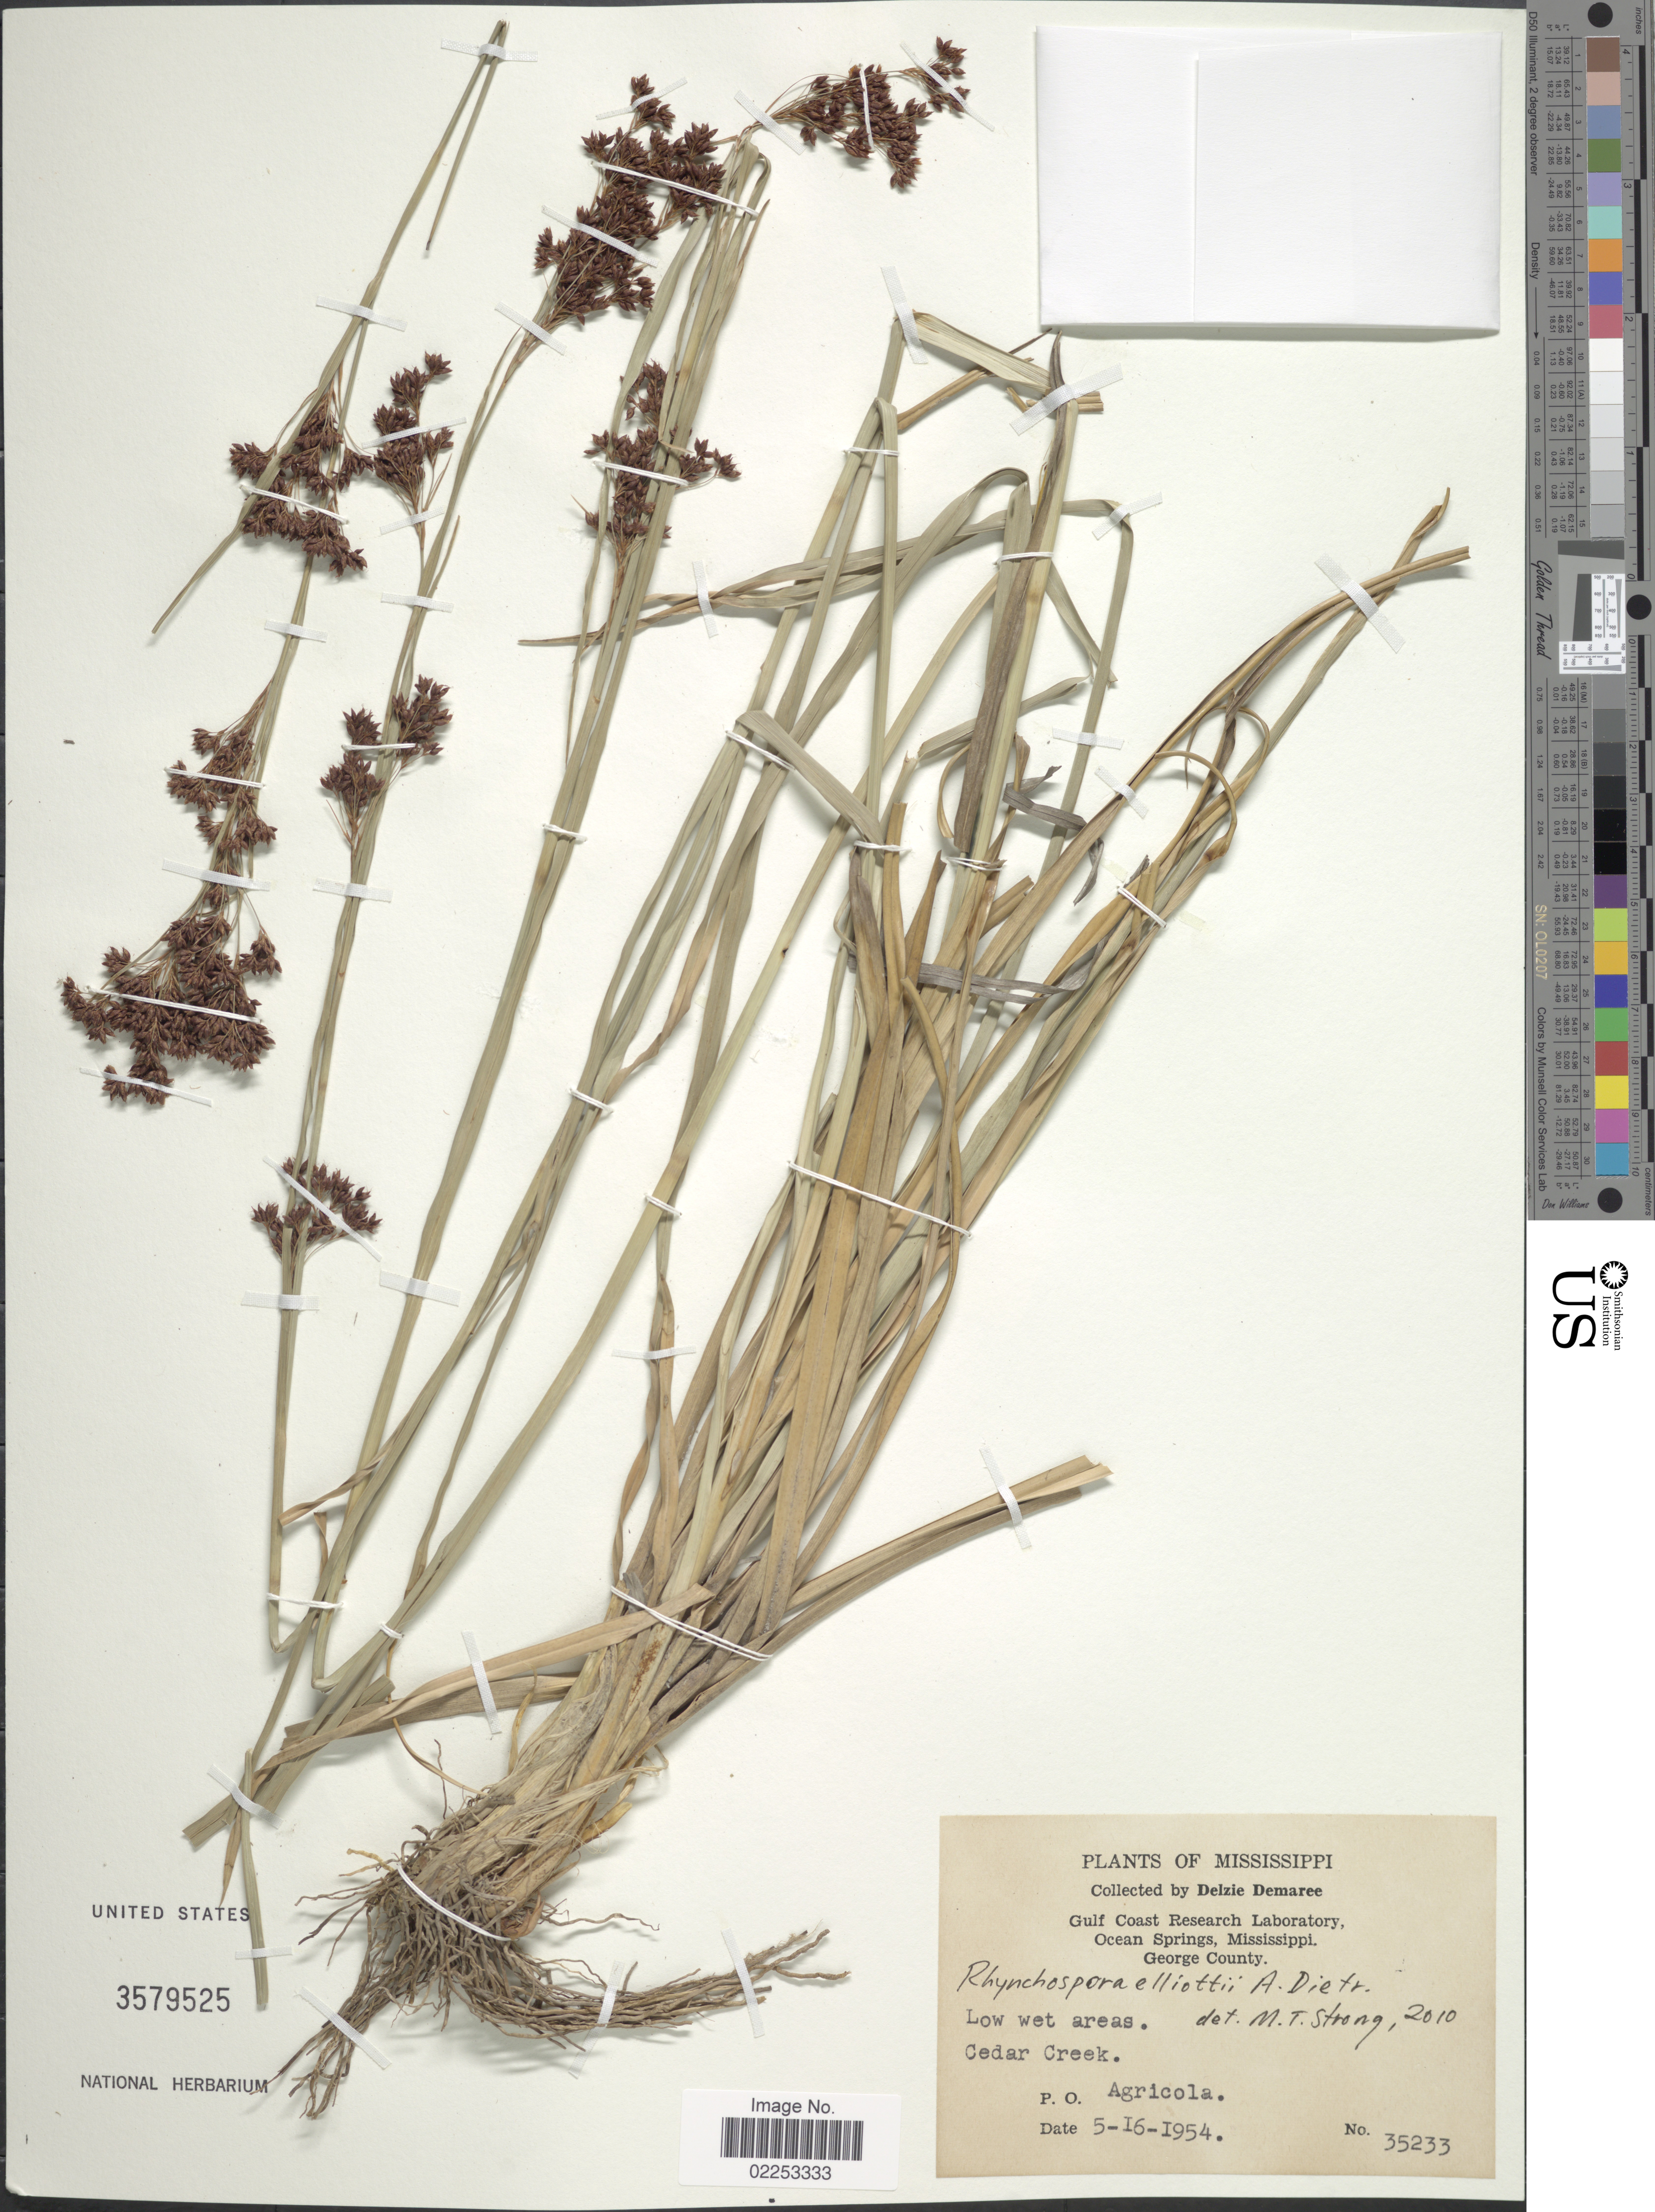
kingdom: Plantae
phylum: Tracheophyta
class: Liliopsida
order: Poales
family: Cyperaceae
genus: Rhynchospora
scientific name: Rhynchospora elliottii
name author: A. Dietr.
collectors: D. Demaree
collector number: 35233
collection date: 1954-05-16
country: United States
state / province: Mississippi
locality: Gulf Coast Research Laboratory, Ocean Springs, George County, Low wet areas, Cedar Creek, P.O. Agricola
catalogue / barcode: US 3579525